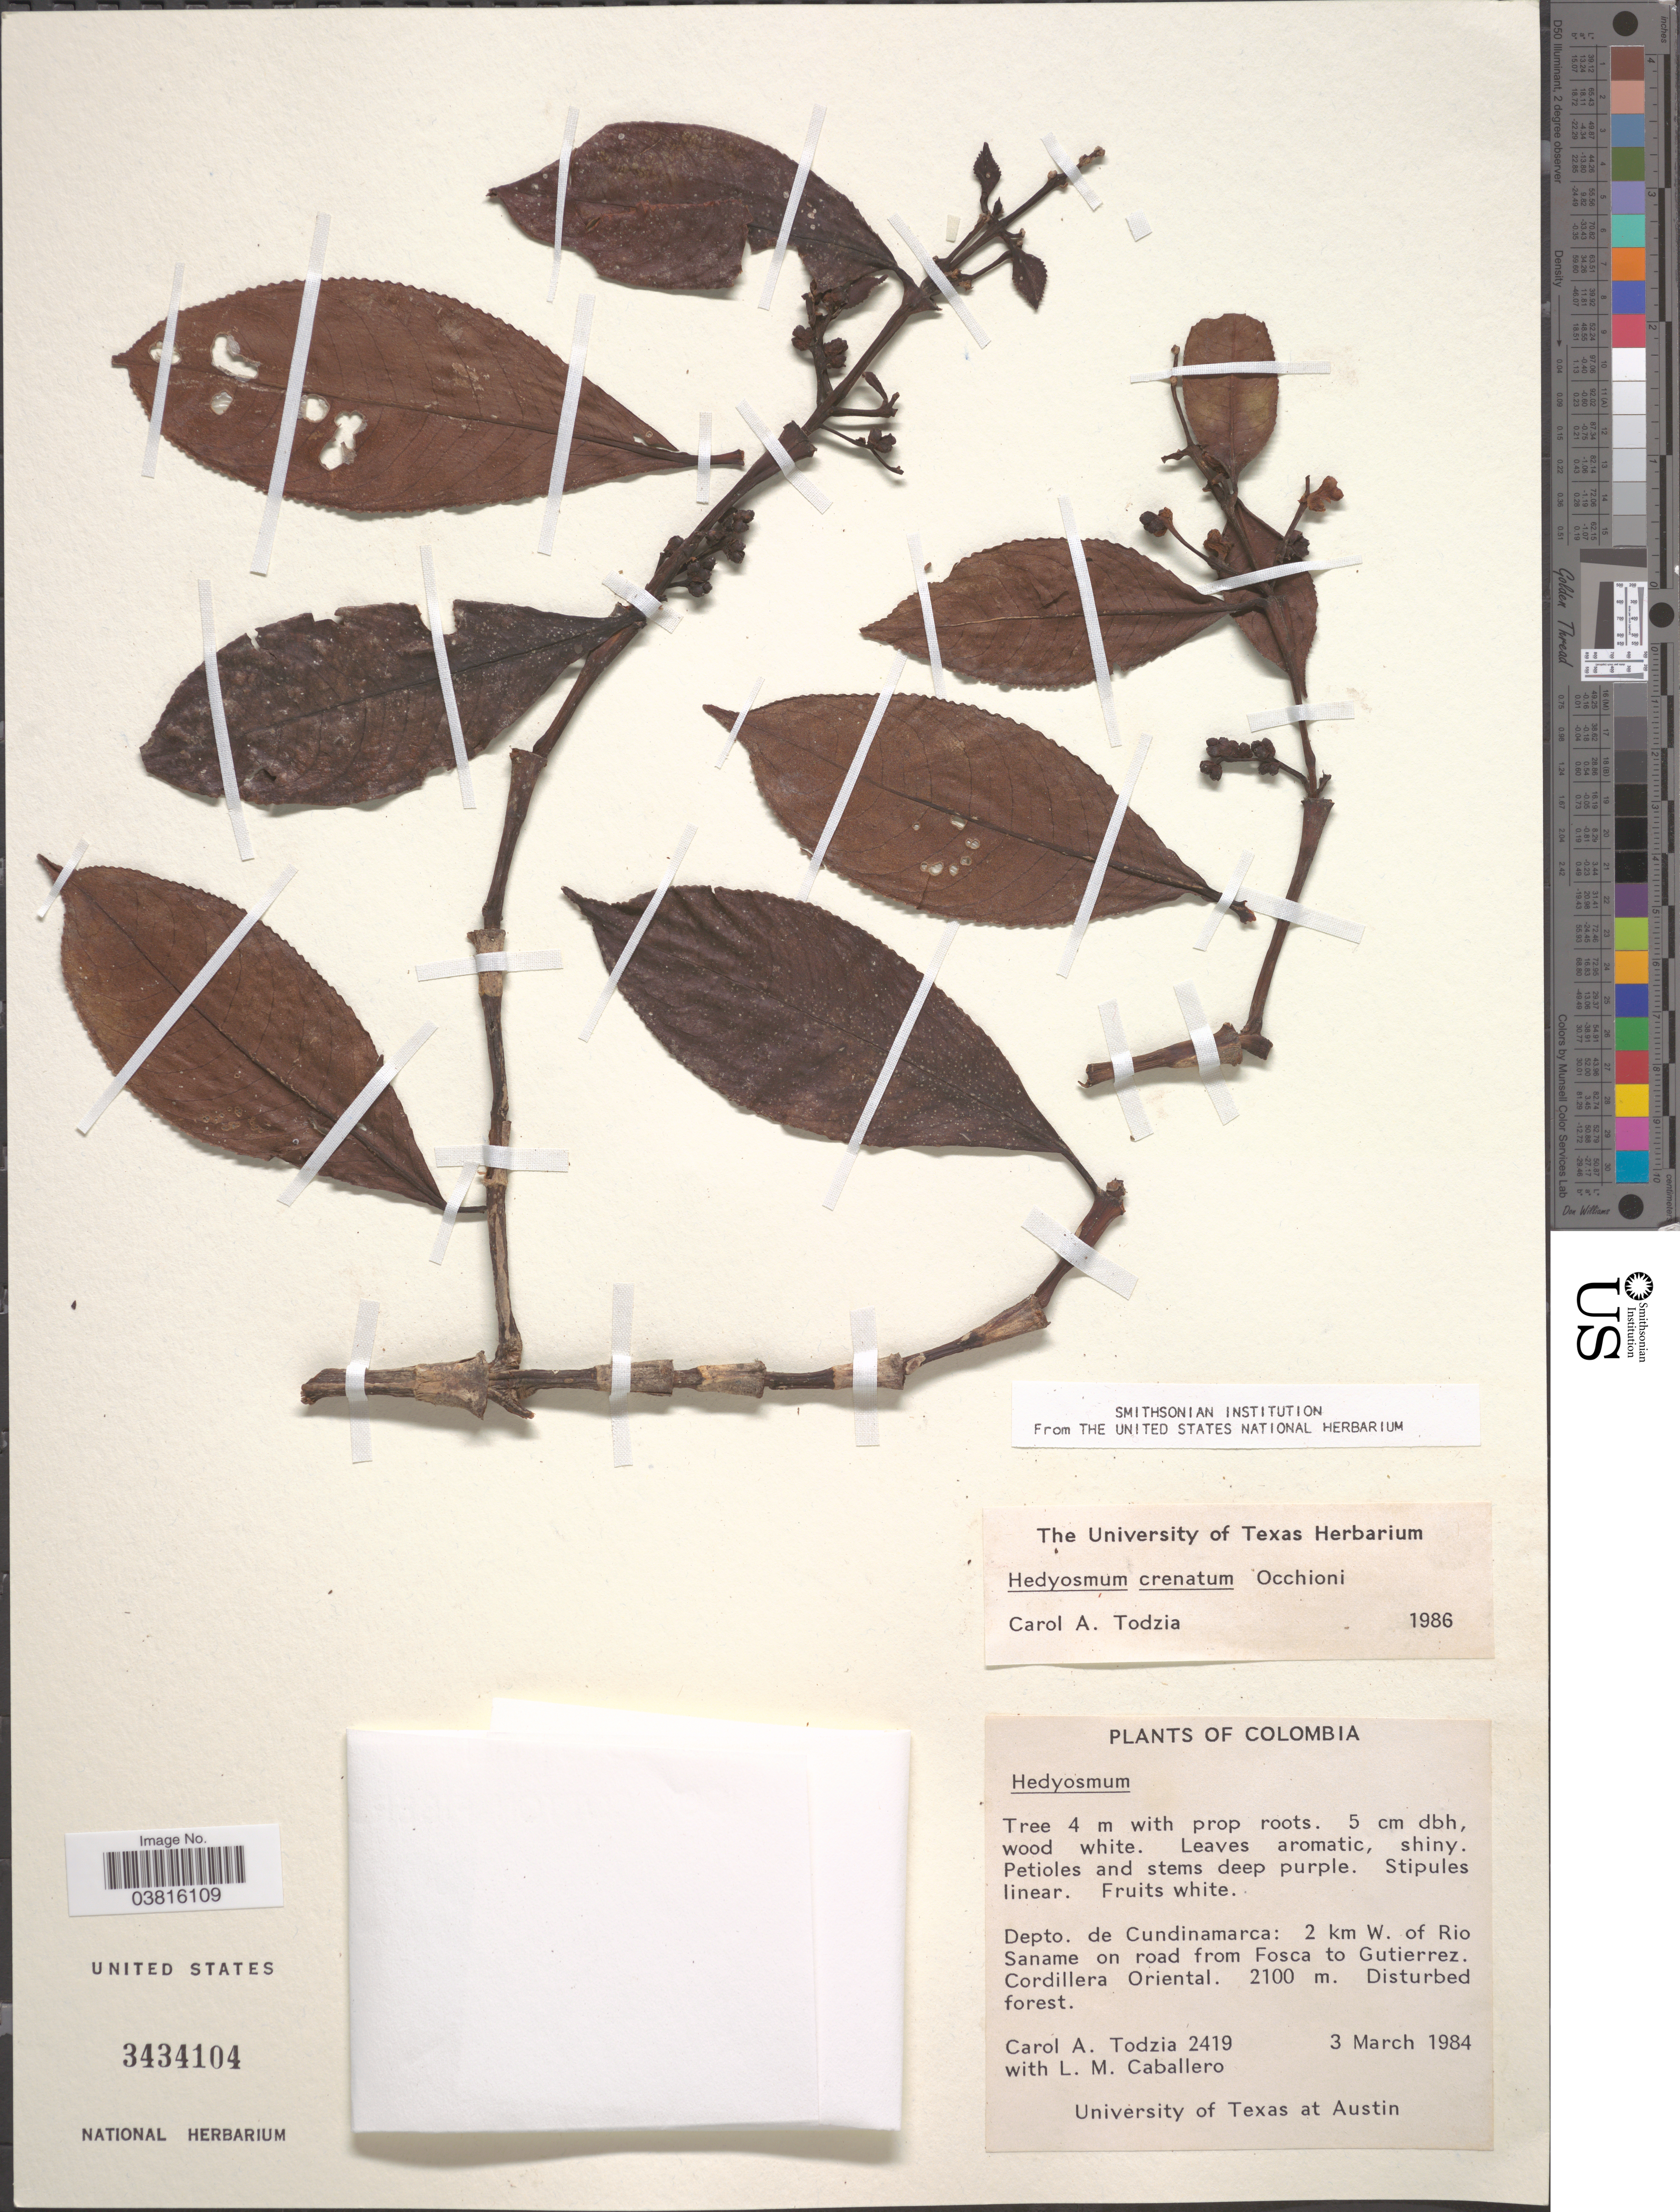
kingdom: Plantae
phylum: Tracheophyta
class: Magnoliopsida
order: Chloranthales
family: Chloranthaceae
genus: Hedyosmum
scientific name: Hedyosmum crenatum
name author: Occhioni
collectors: C. A. Todzia & L. Caballero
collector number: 2419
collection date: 1984-03-03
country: Colombia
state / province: Cundinamarca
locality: Depto. de Cundinamarca: 2 km W. of Rio Saname on road from Fosca to Gutierrez. Cordillera Oriental.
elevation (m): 2100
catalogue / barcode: US 3434104